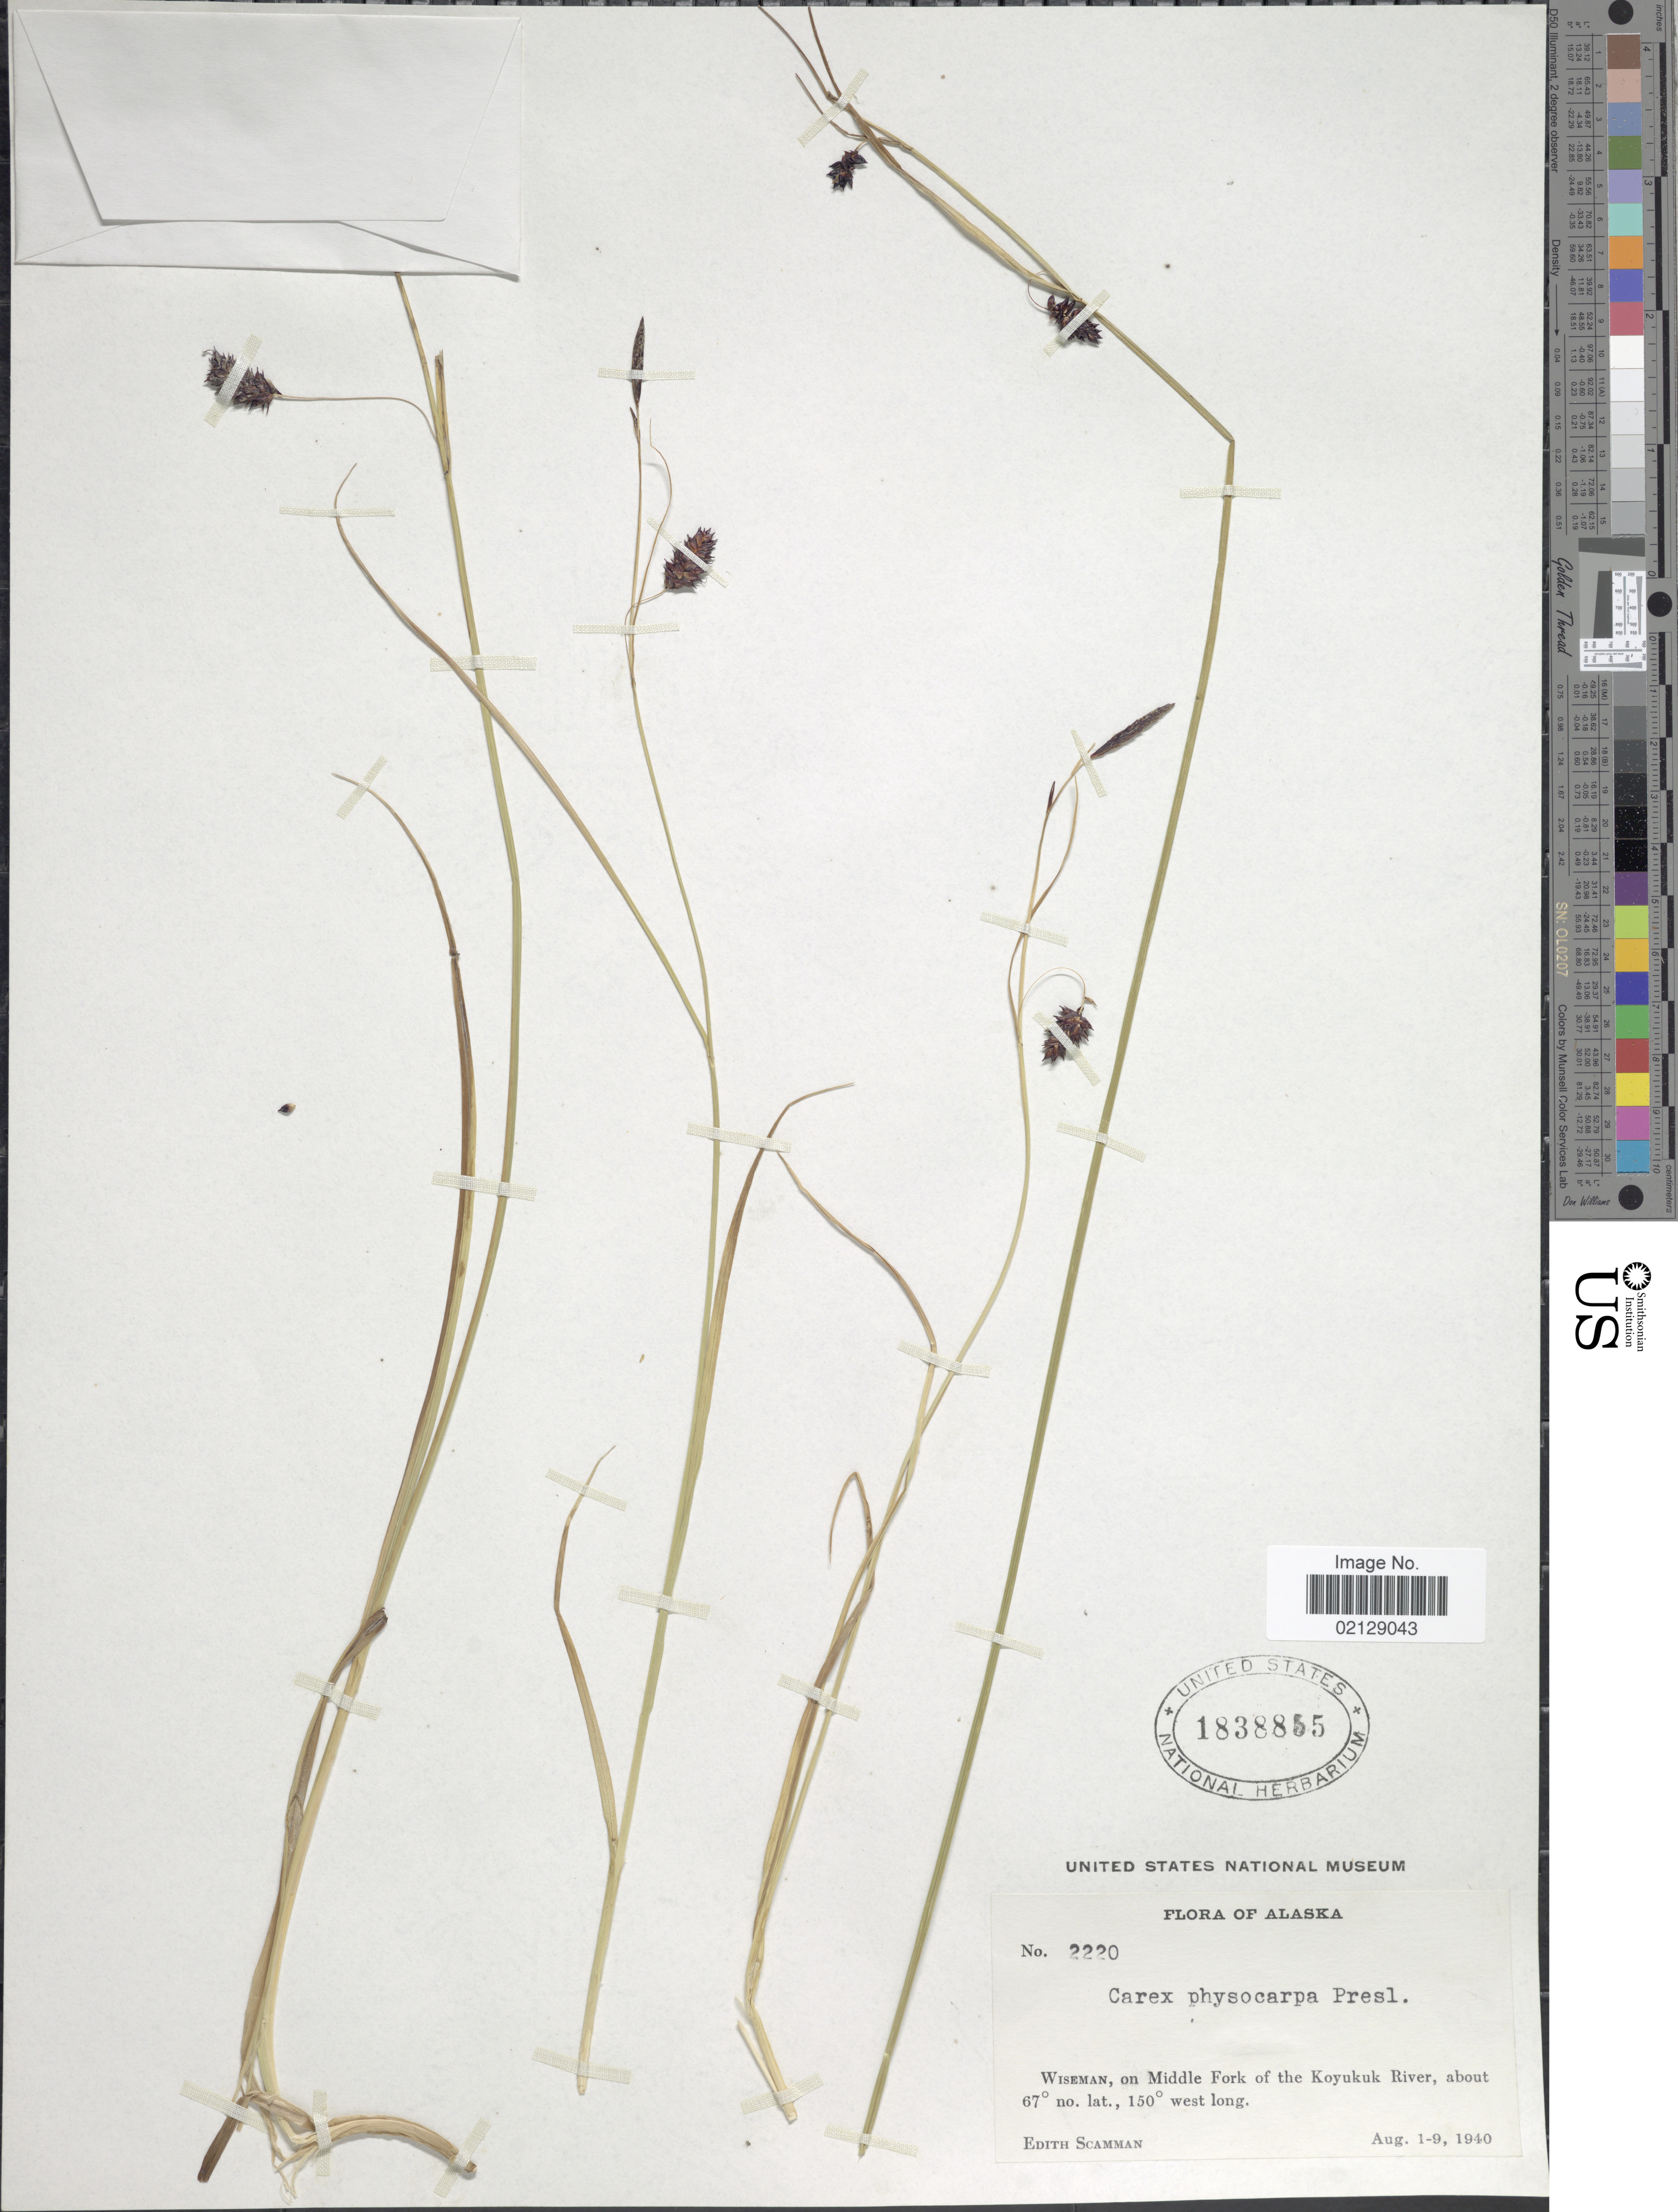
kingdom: Plantae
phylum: Tracheophyta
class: Liliopsida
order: Poales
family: Cyperaceae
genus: Carex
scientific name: Carex saxatilis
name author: L.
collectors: E. Scamman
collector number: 2220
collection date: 1940-08-01/1940-08-09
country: United States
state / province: Alaska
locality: Wiseman, on Middle Fork of the Koyukuk River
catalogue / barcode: US 1838855